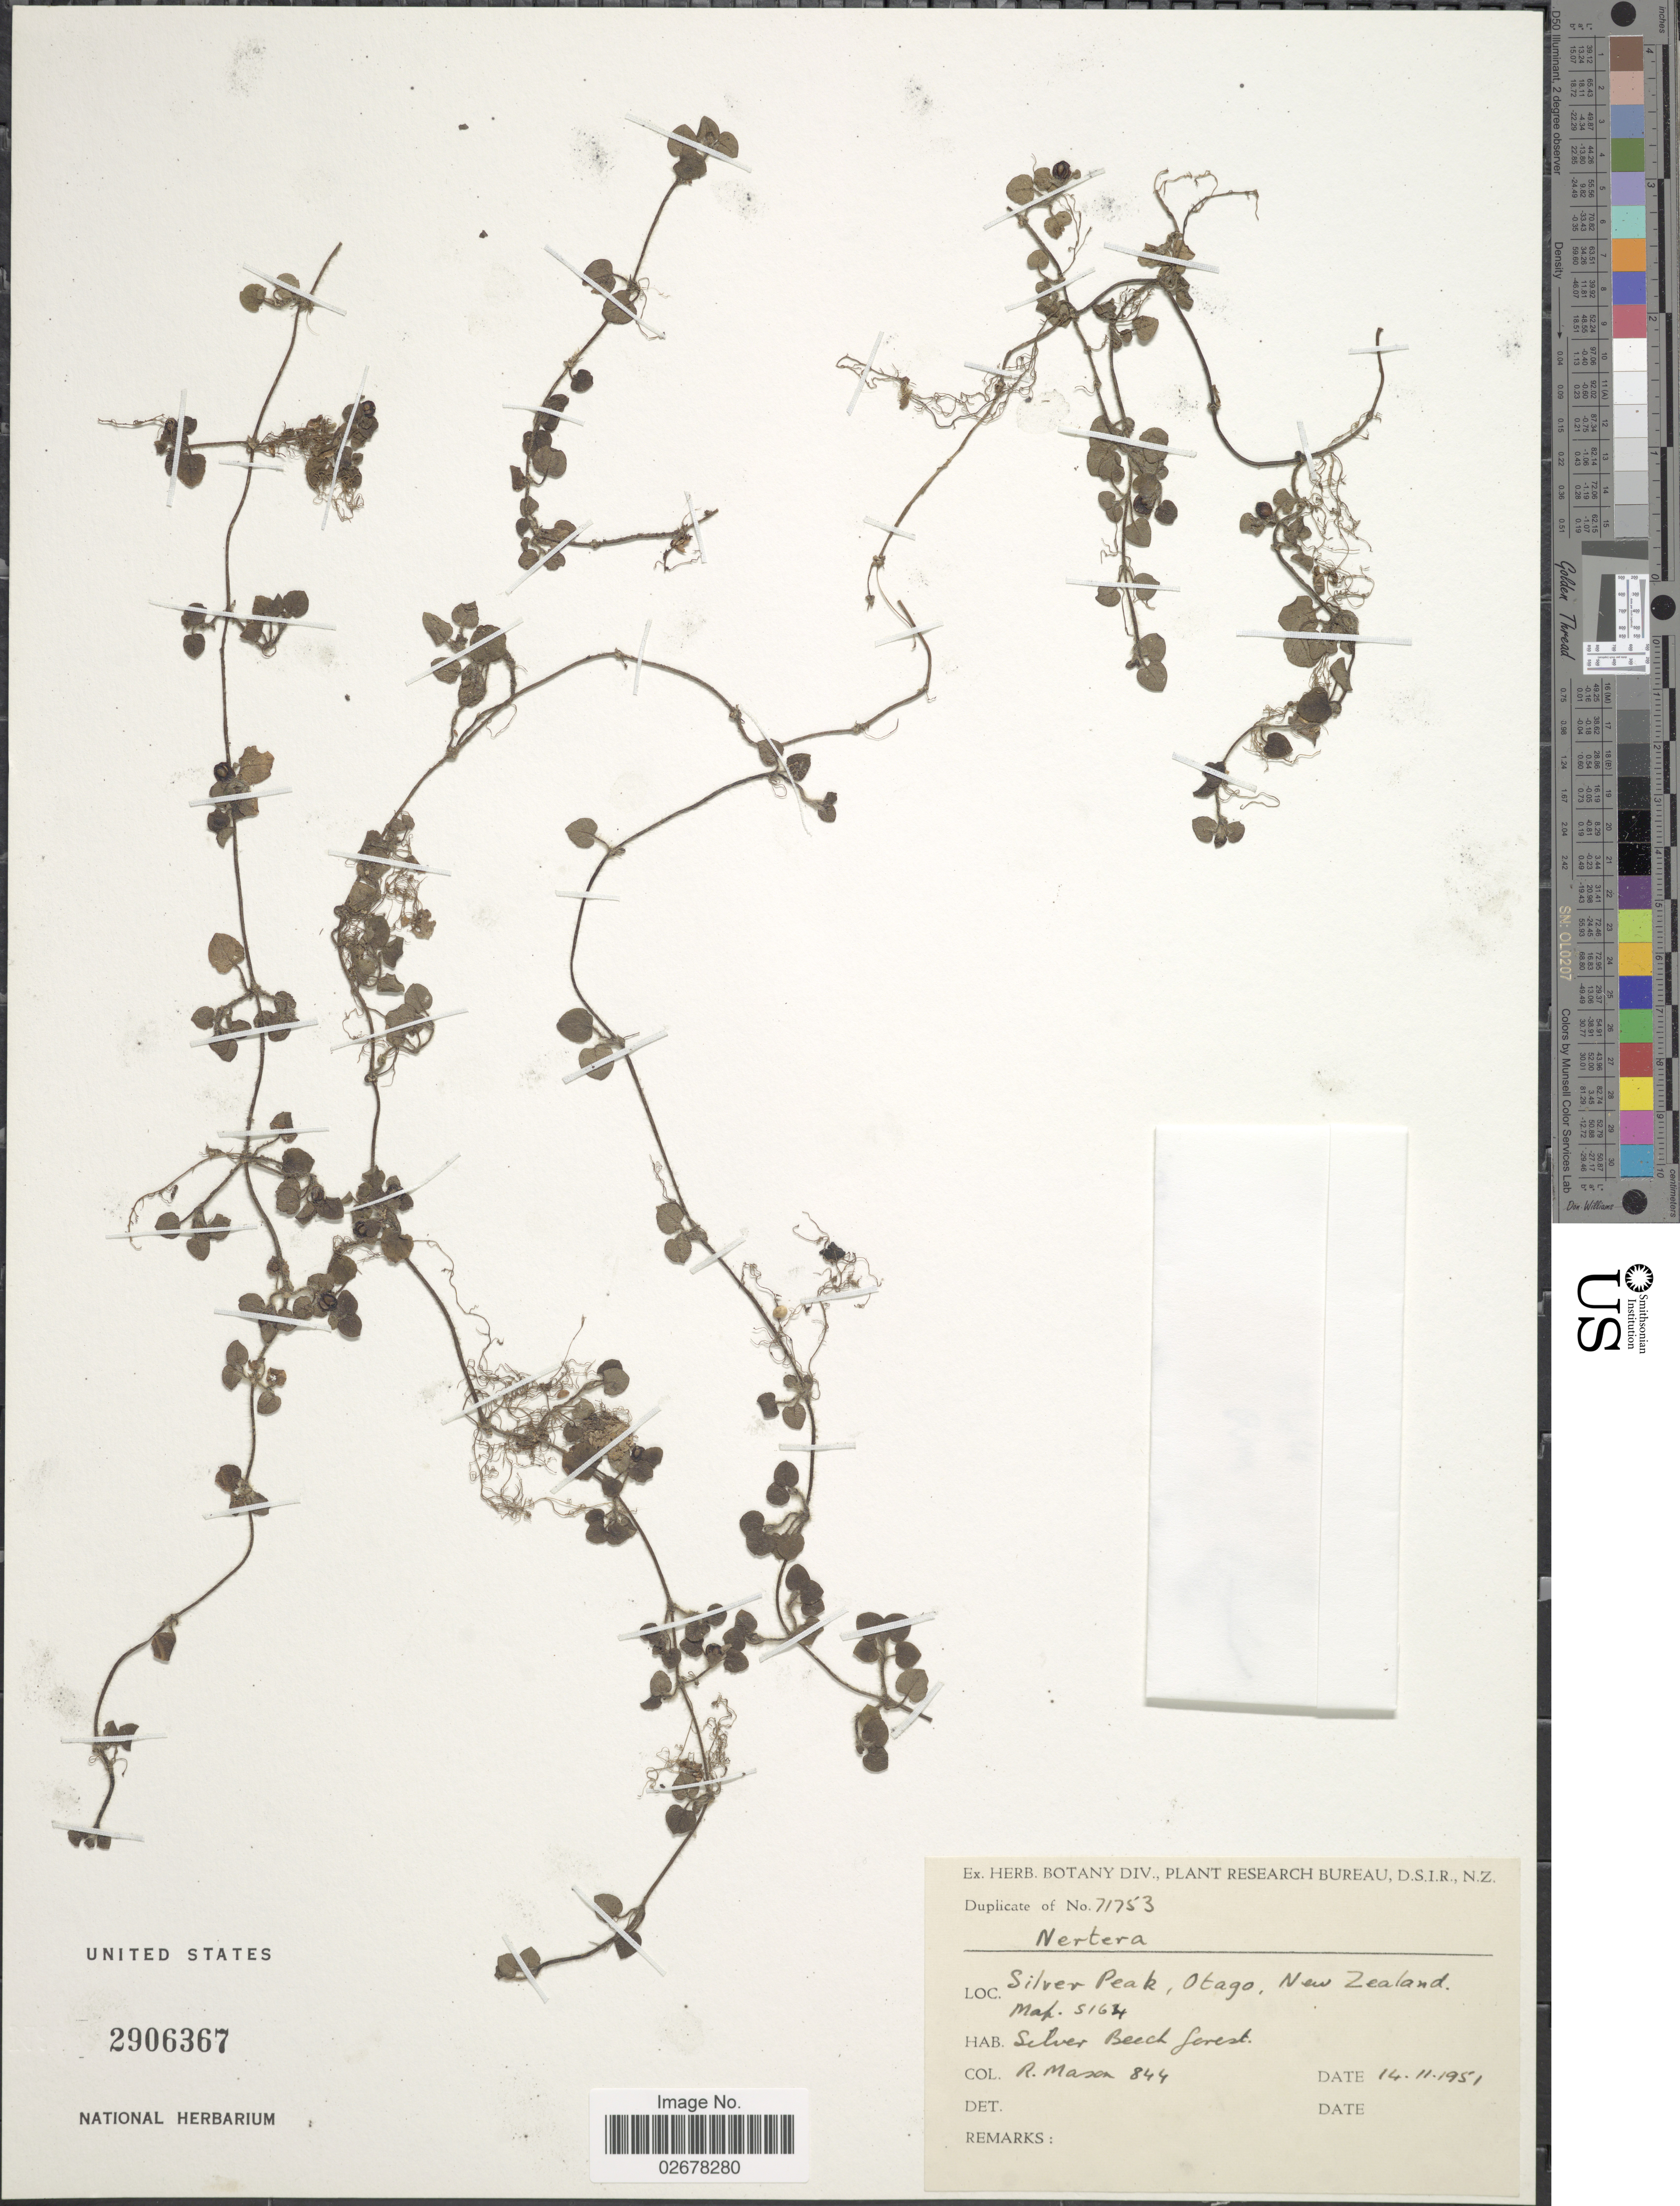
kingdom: Plantae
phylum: Tracheophyta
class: Magnoliopsida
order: Gentianales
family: Rubiaceae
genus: Nertera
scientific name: Nertera sp.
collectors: R. Mason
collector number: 844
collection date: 1951-11-14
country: New Zealand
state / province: Otago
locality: Silver Peak, Map. 5164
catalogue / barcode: US 2906367